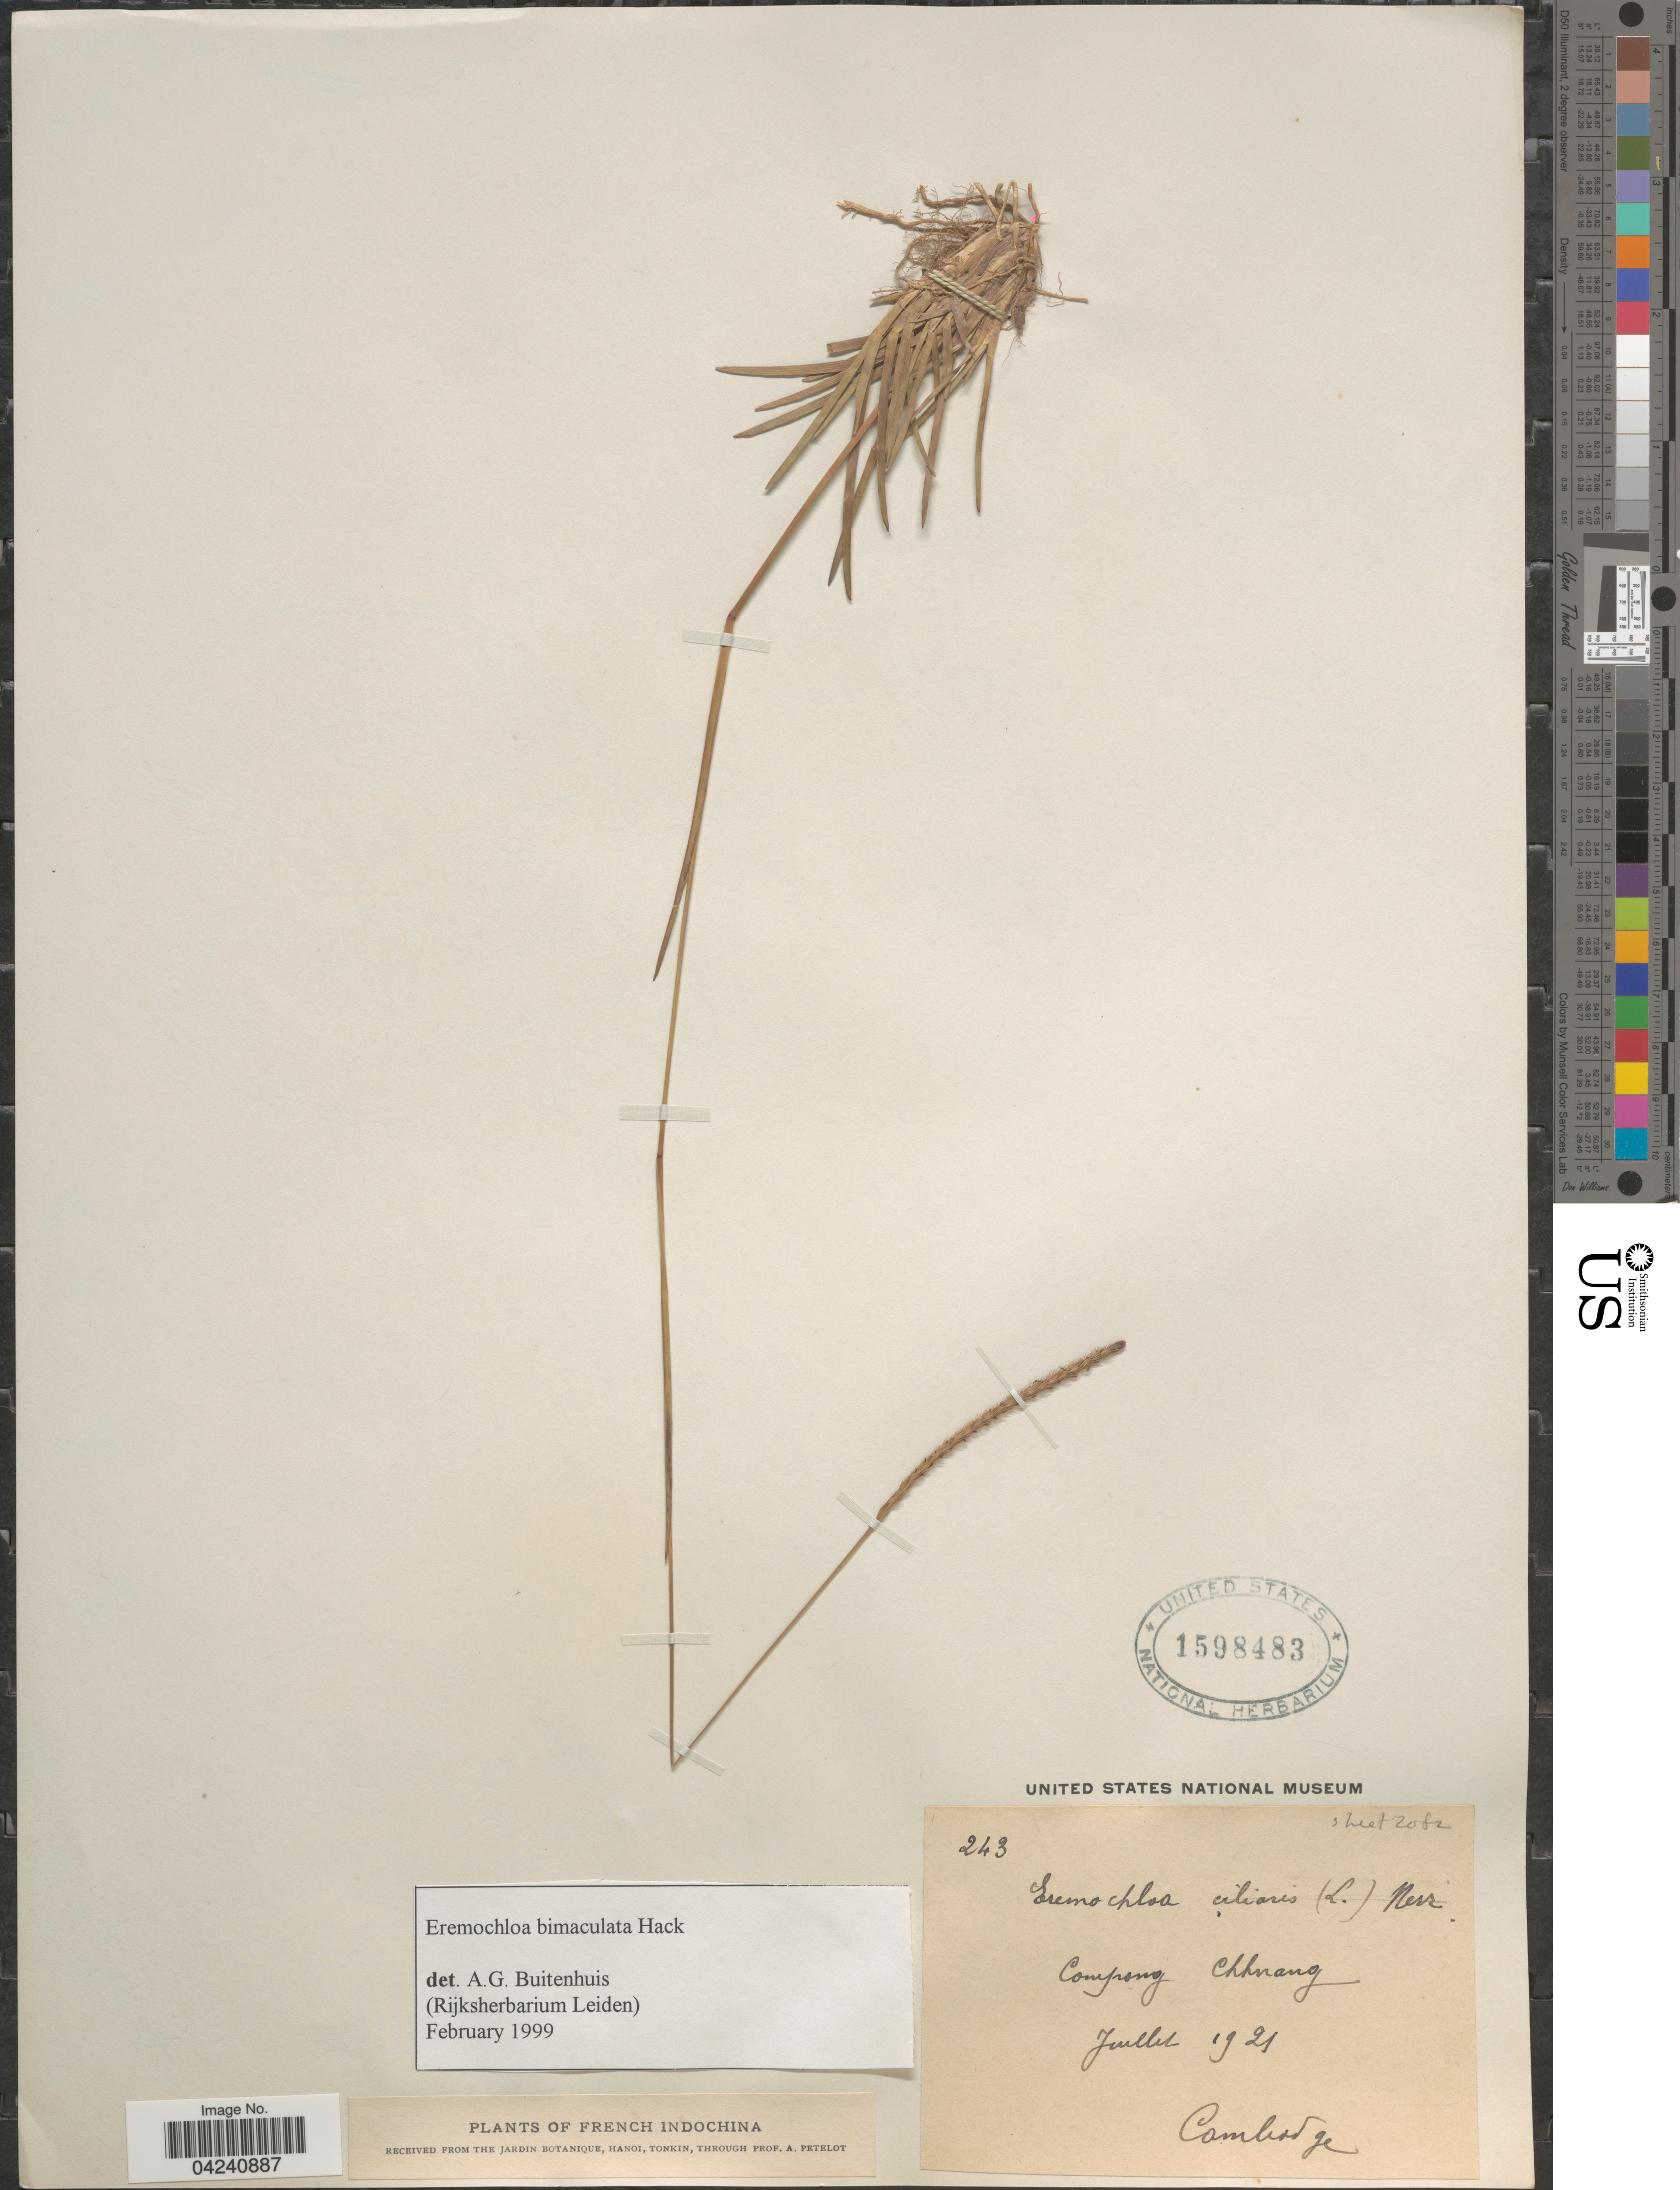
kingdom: Plantae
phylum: Tracheophyta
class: Liliopsida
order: Poales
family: Poaceae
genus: Eremochloa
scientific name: Eremochloa bimaculata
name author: Hack.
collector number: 243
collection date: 1921-07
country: Cambodia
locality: French Indochina. Campong Chhnang. Cambodge.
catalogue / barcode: US 1598483